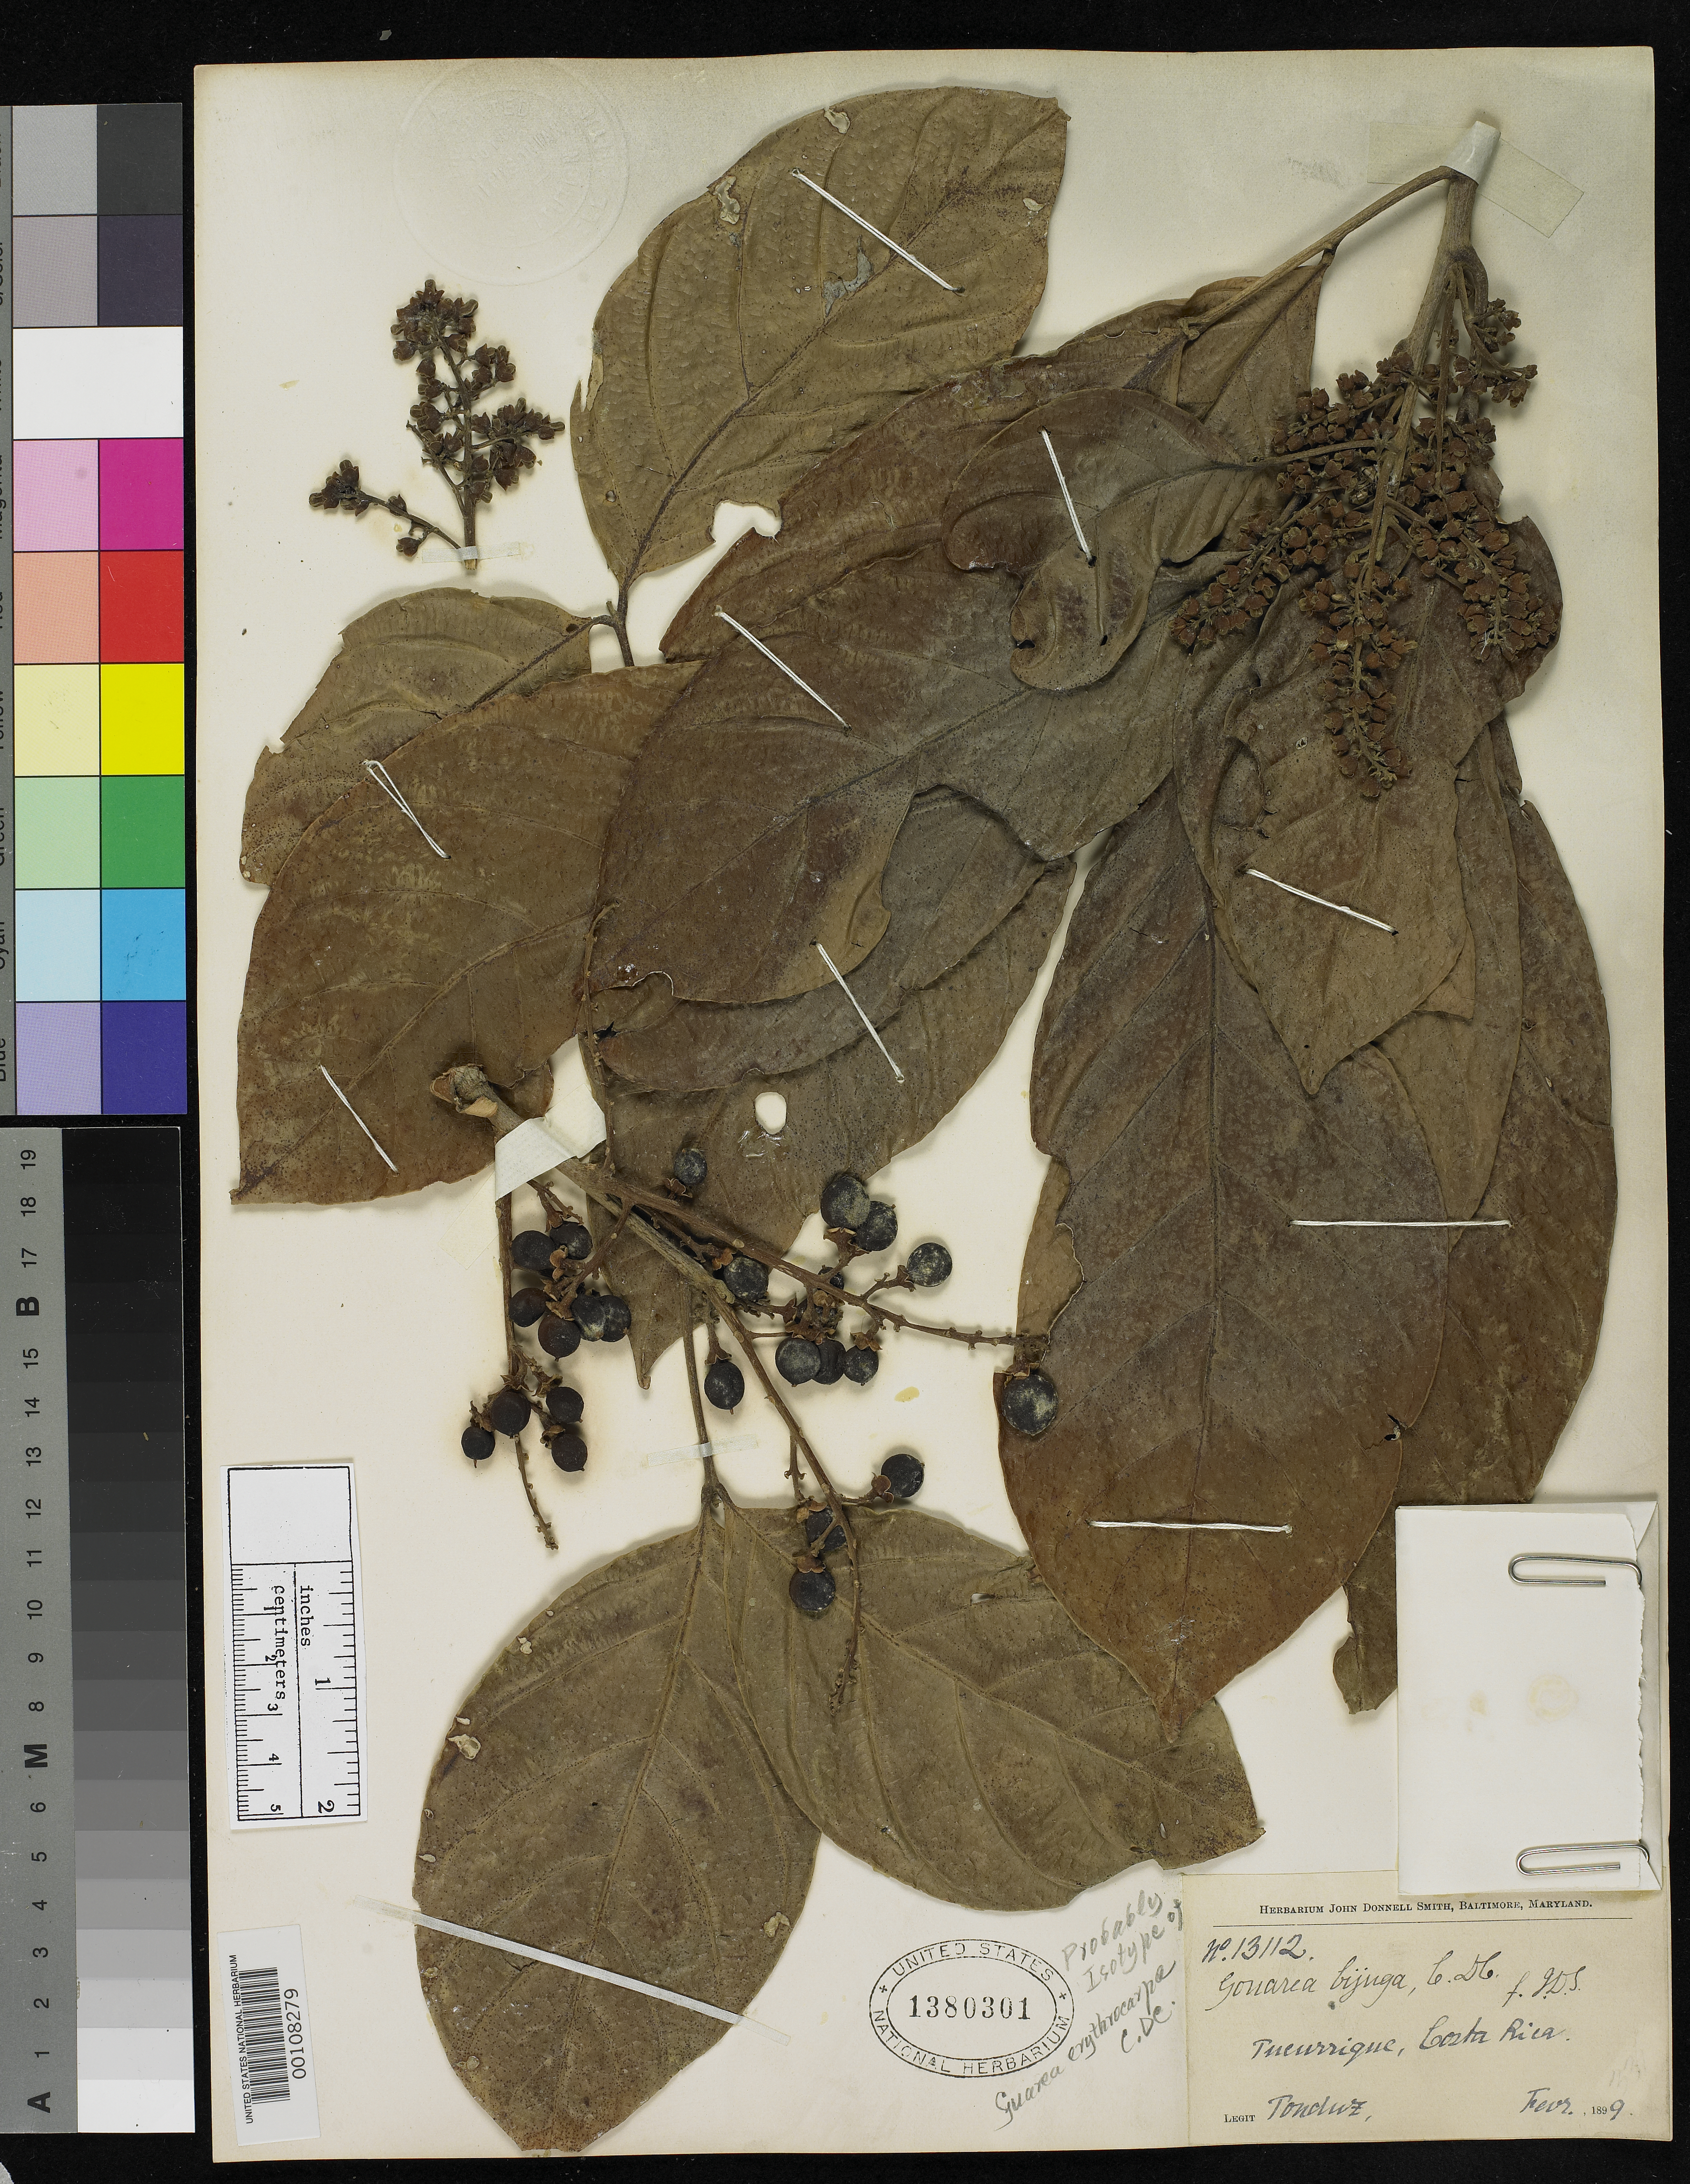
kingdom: Plantae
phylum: Tracheophyta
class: Magnoliopsida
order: Sapindales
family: Meliaceae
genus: Guarea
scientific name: Guarea erythrocarpa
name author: C. DC.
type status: Isotype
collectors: A. Tonduz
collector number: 13112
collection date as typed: Feb 1899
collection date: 1899-02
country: Costa Rica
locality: Forets de las Vueltas, Tucurrique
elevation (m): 635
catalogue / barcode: US 1380301